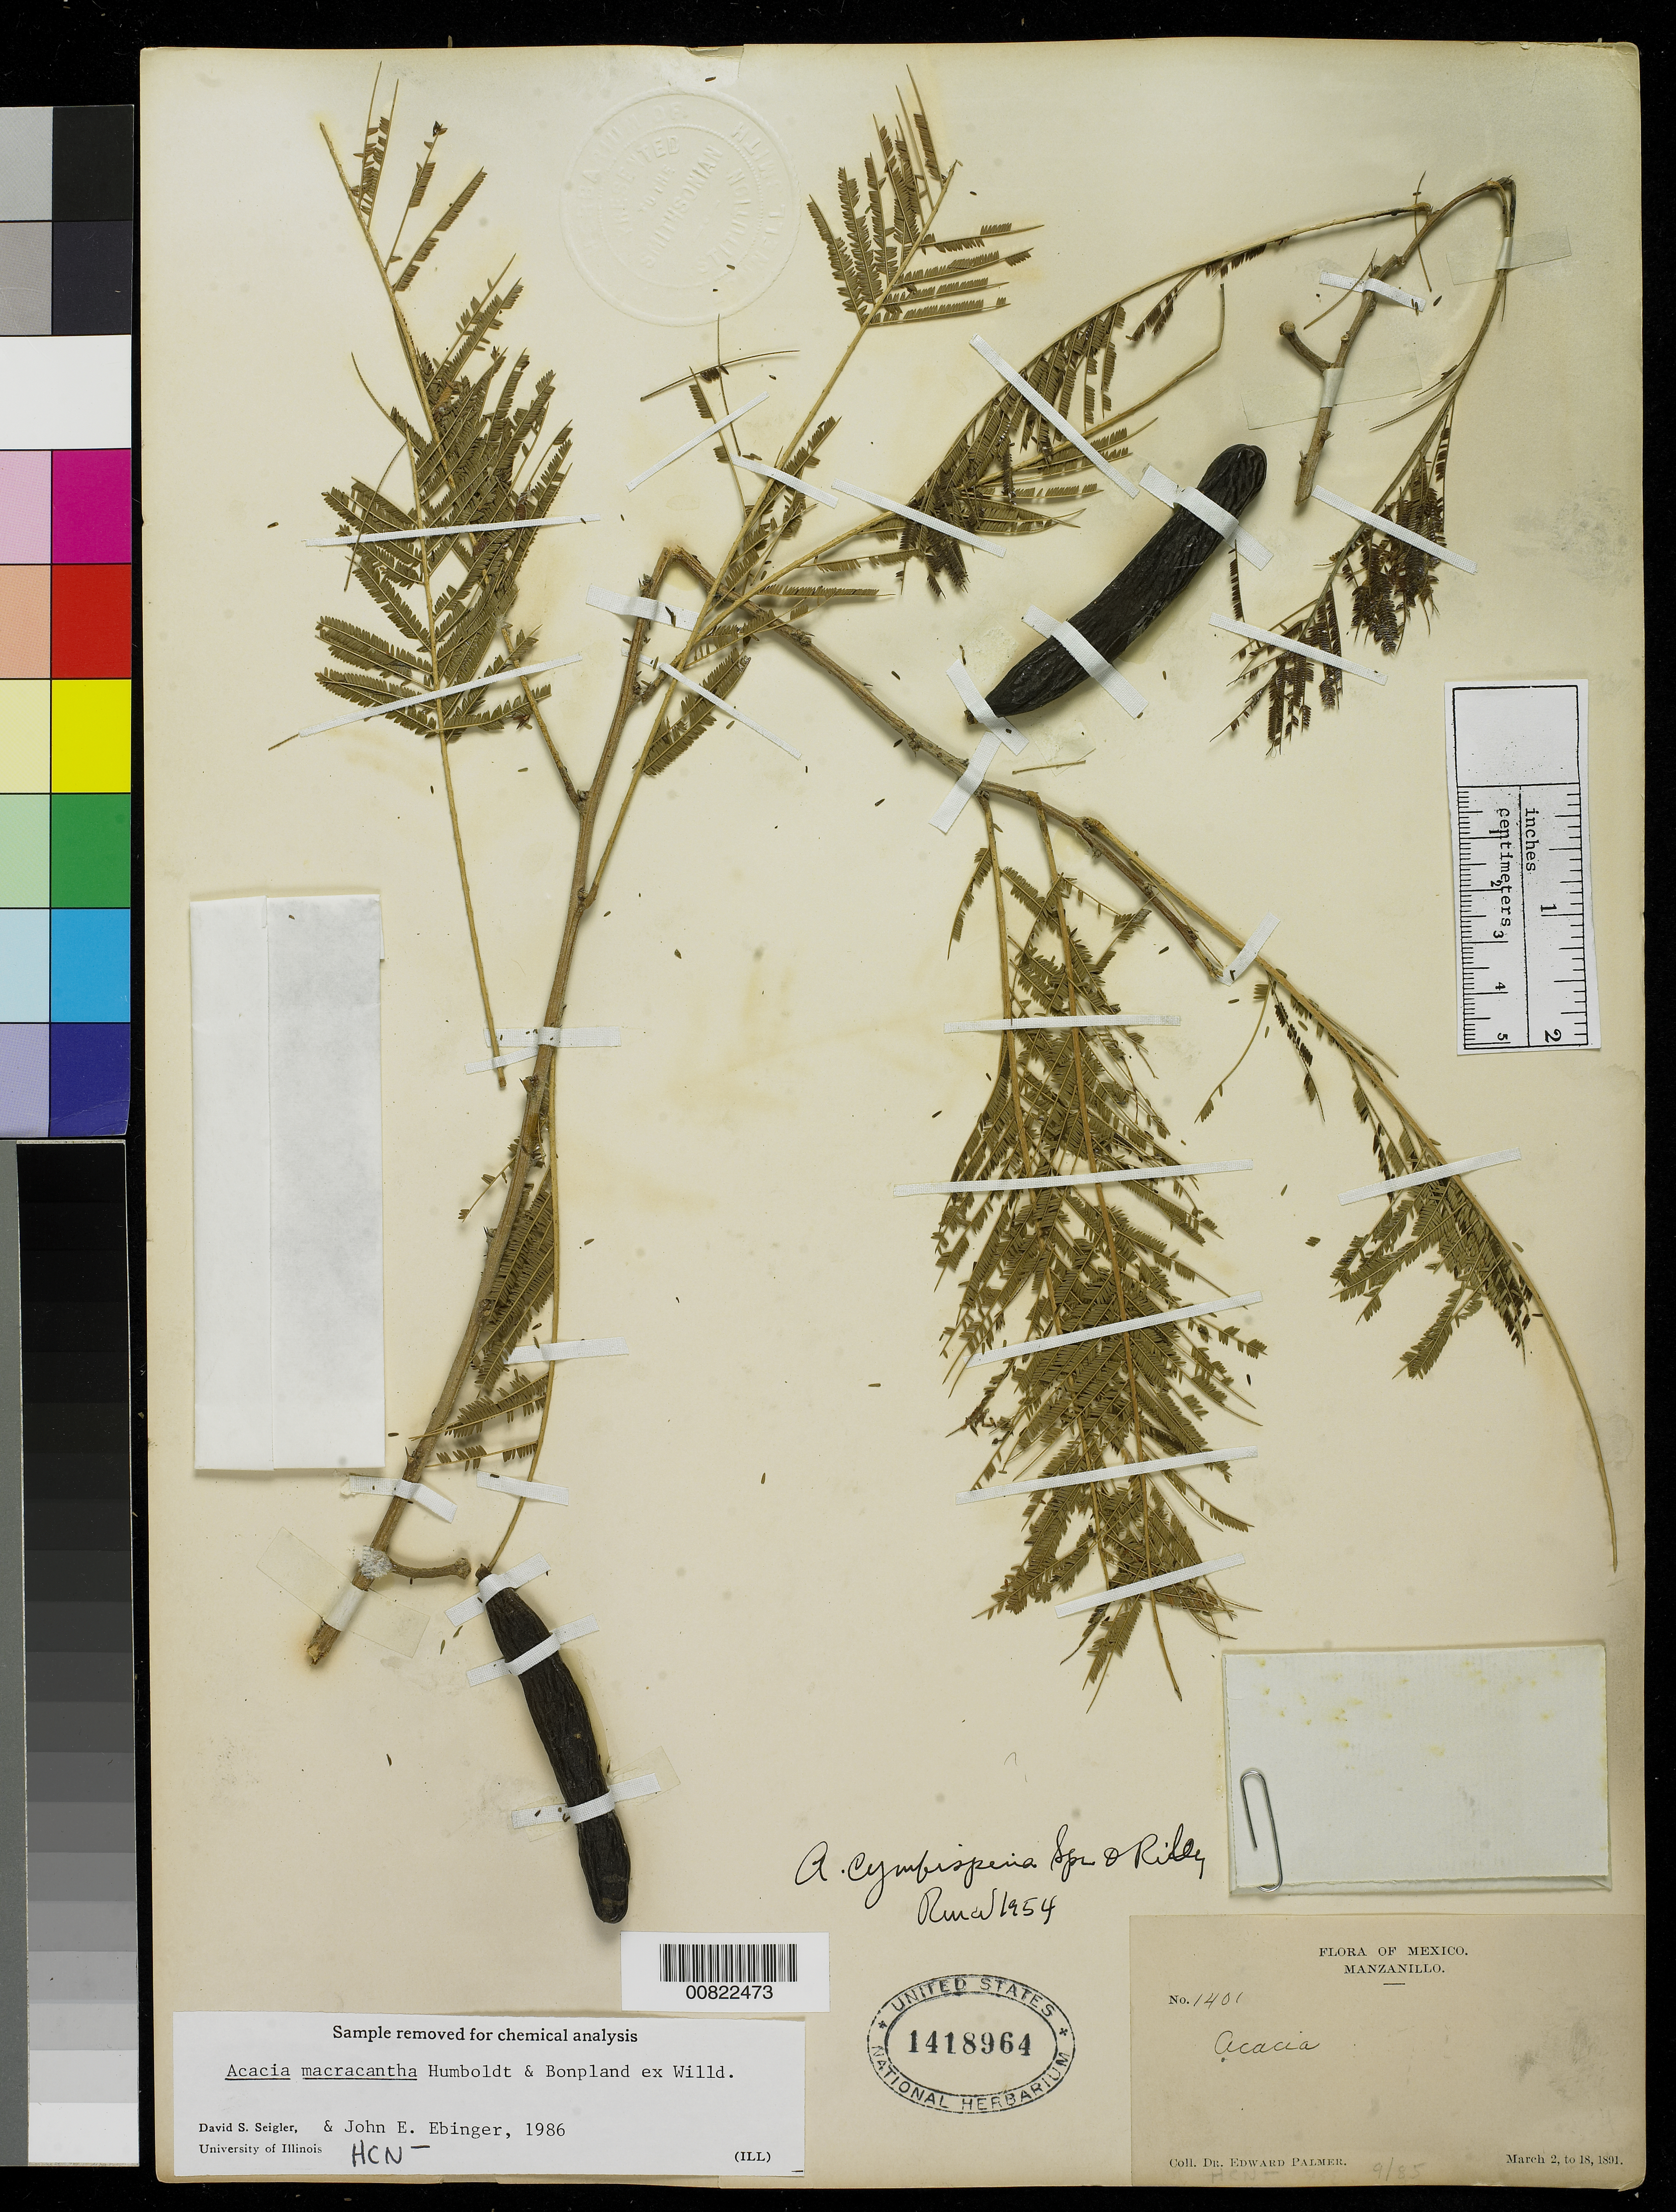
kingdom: Plantae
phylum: Tracheophyta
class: Magnoliopsida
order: Fabales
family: Fabaceae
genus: Vachellia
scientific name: Vachellia macracantha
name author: (Humb. & Bonpl. ex Willd.) Seigler & Ebinger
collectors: E. Palmer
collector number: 1401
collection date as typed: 02 Mar 1891 to 18 Mar 1891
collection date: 1891-03-02/1891-03-18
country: Mexico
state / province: Colima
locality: Manzanillo, Colima.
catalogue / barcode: US 1418964